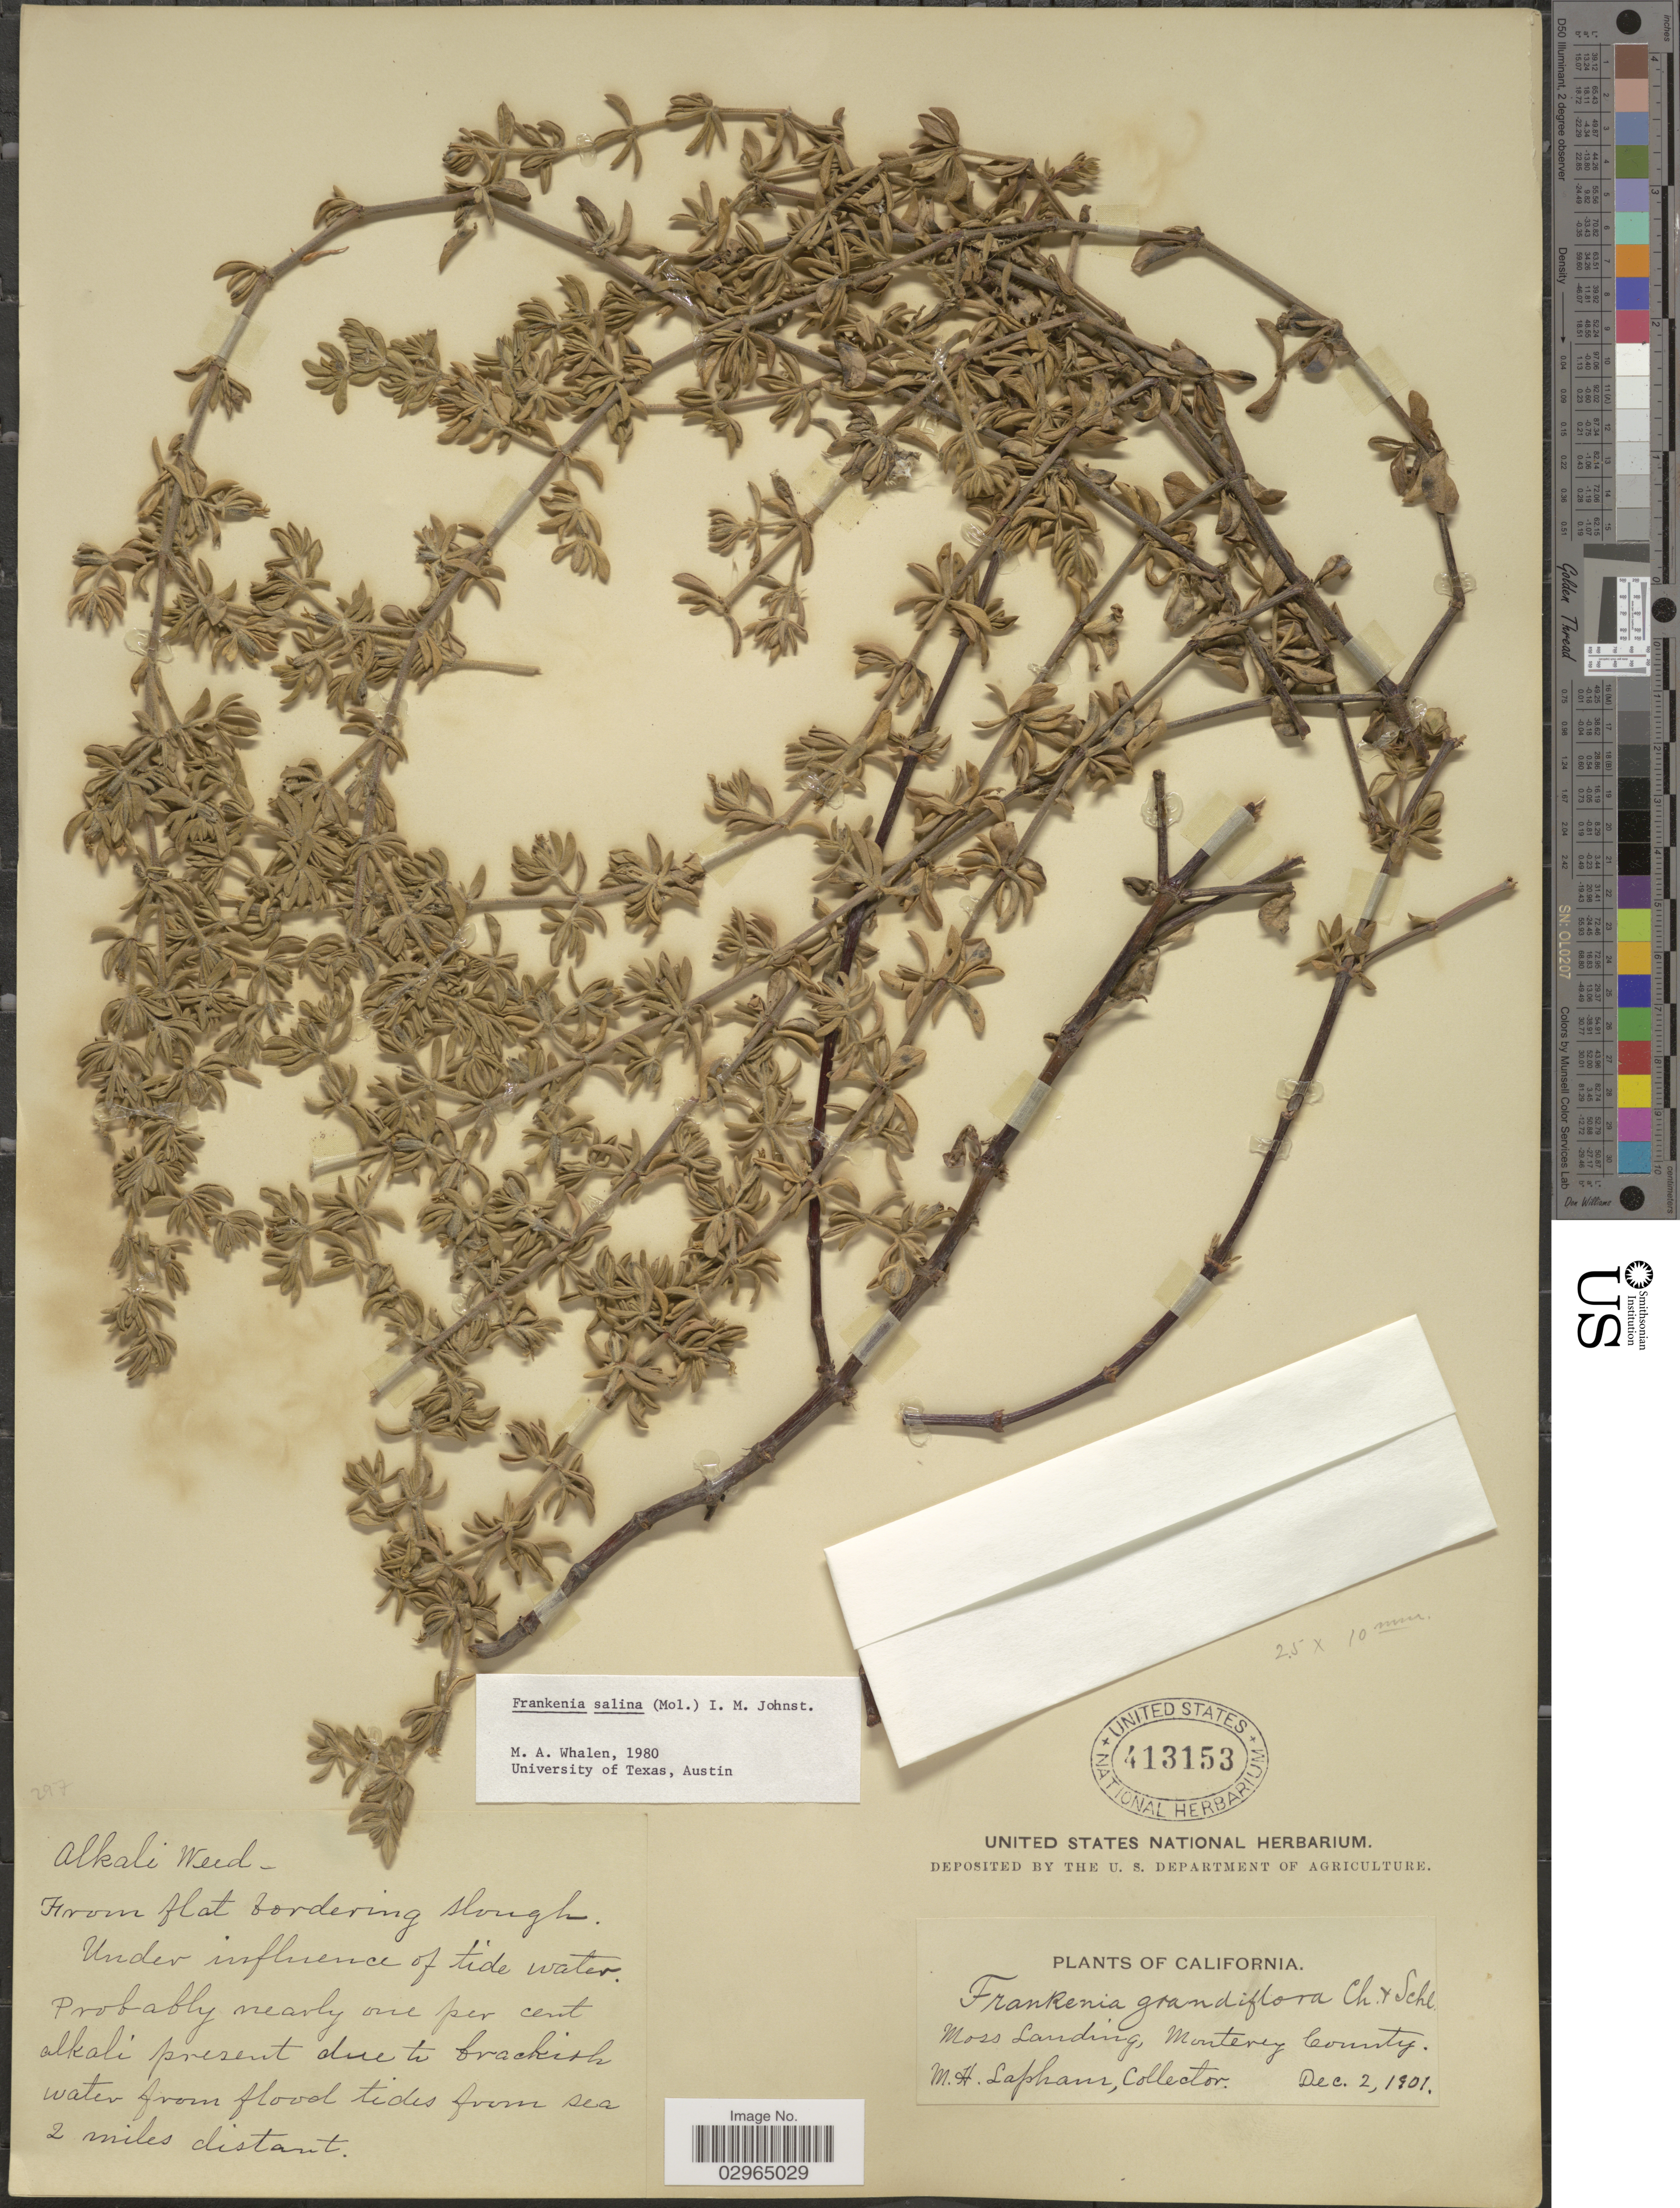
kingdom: Plantae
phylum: Tracheophyta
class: Magnoliopsida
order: Caryophyllales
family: Frankeniaceae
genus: Frankenia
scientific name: Frankenia salina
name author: (Molina) I.M. Johnst.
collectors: M. Lapham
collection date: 1901-12-02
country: United States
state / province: California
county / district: Monterey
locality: Moss Landing, Monterey County.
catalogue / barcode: US 413153